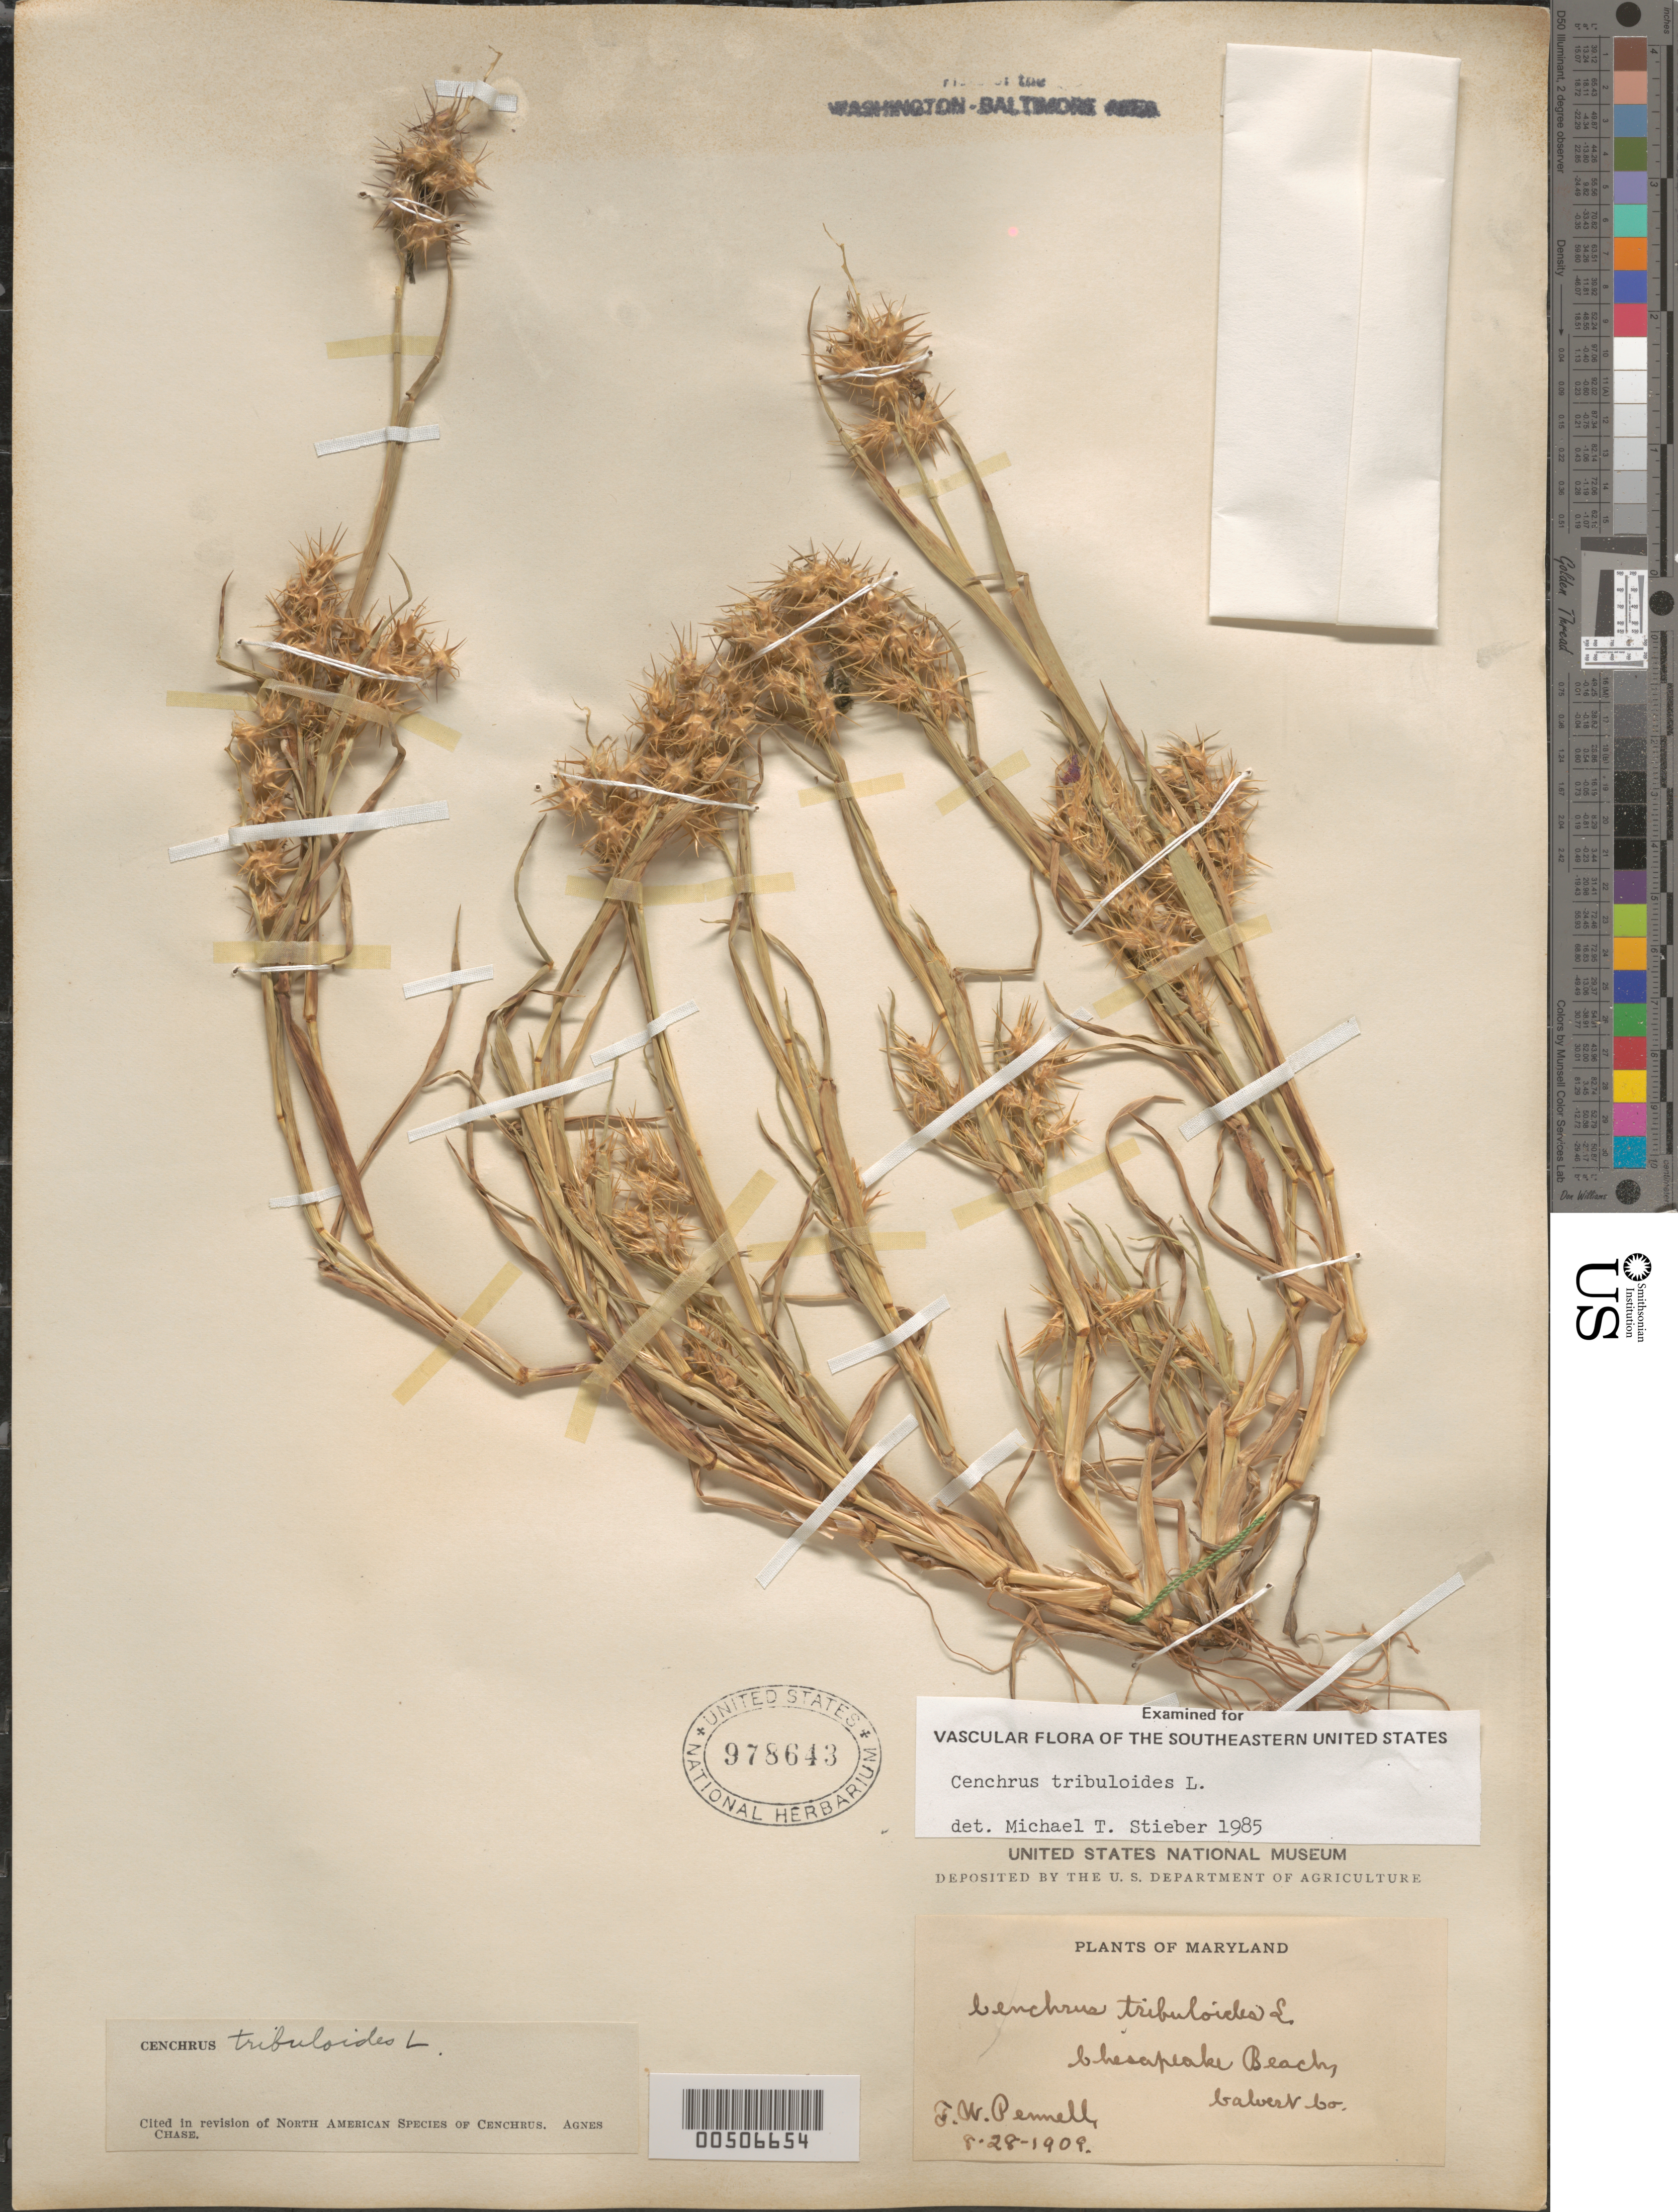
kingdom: Plantae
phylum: Tracheophyta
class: Liliopsida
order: Poales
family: Poaceae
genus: Cenchrus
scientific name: Cenchrus tribuloides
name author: L.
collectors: F. W. Pennell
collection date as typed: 28 Aug 1909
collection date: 1909-08-28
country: United States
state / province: Maryland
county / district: Calvert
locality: Chesapeake Beach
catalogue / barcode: US 978643